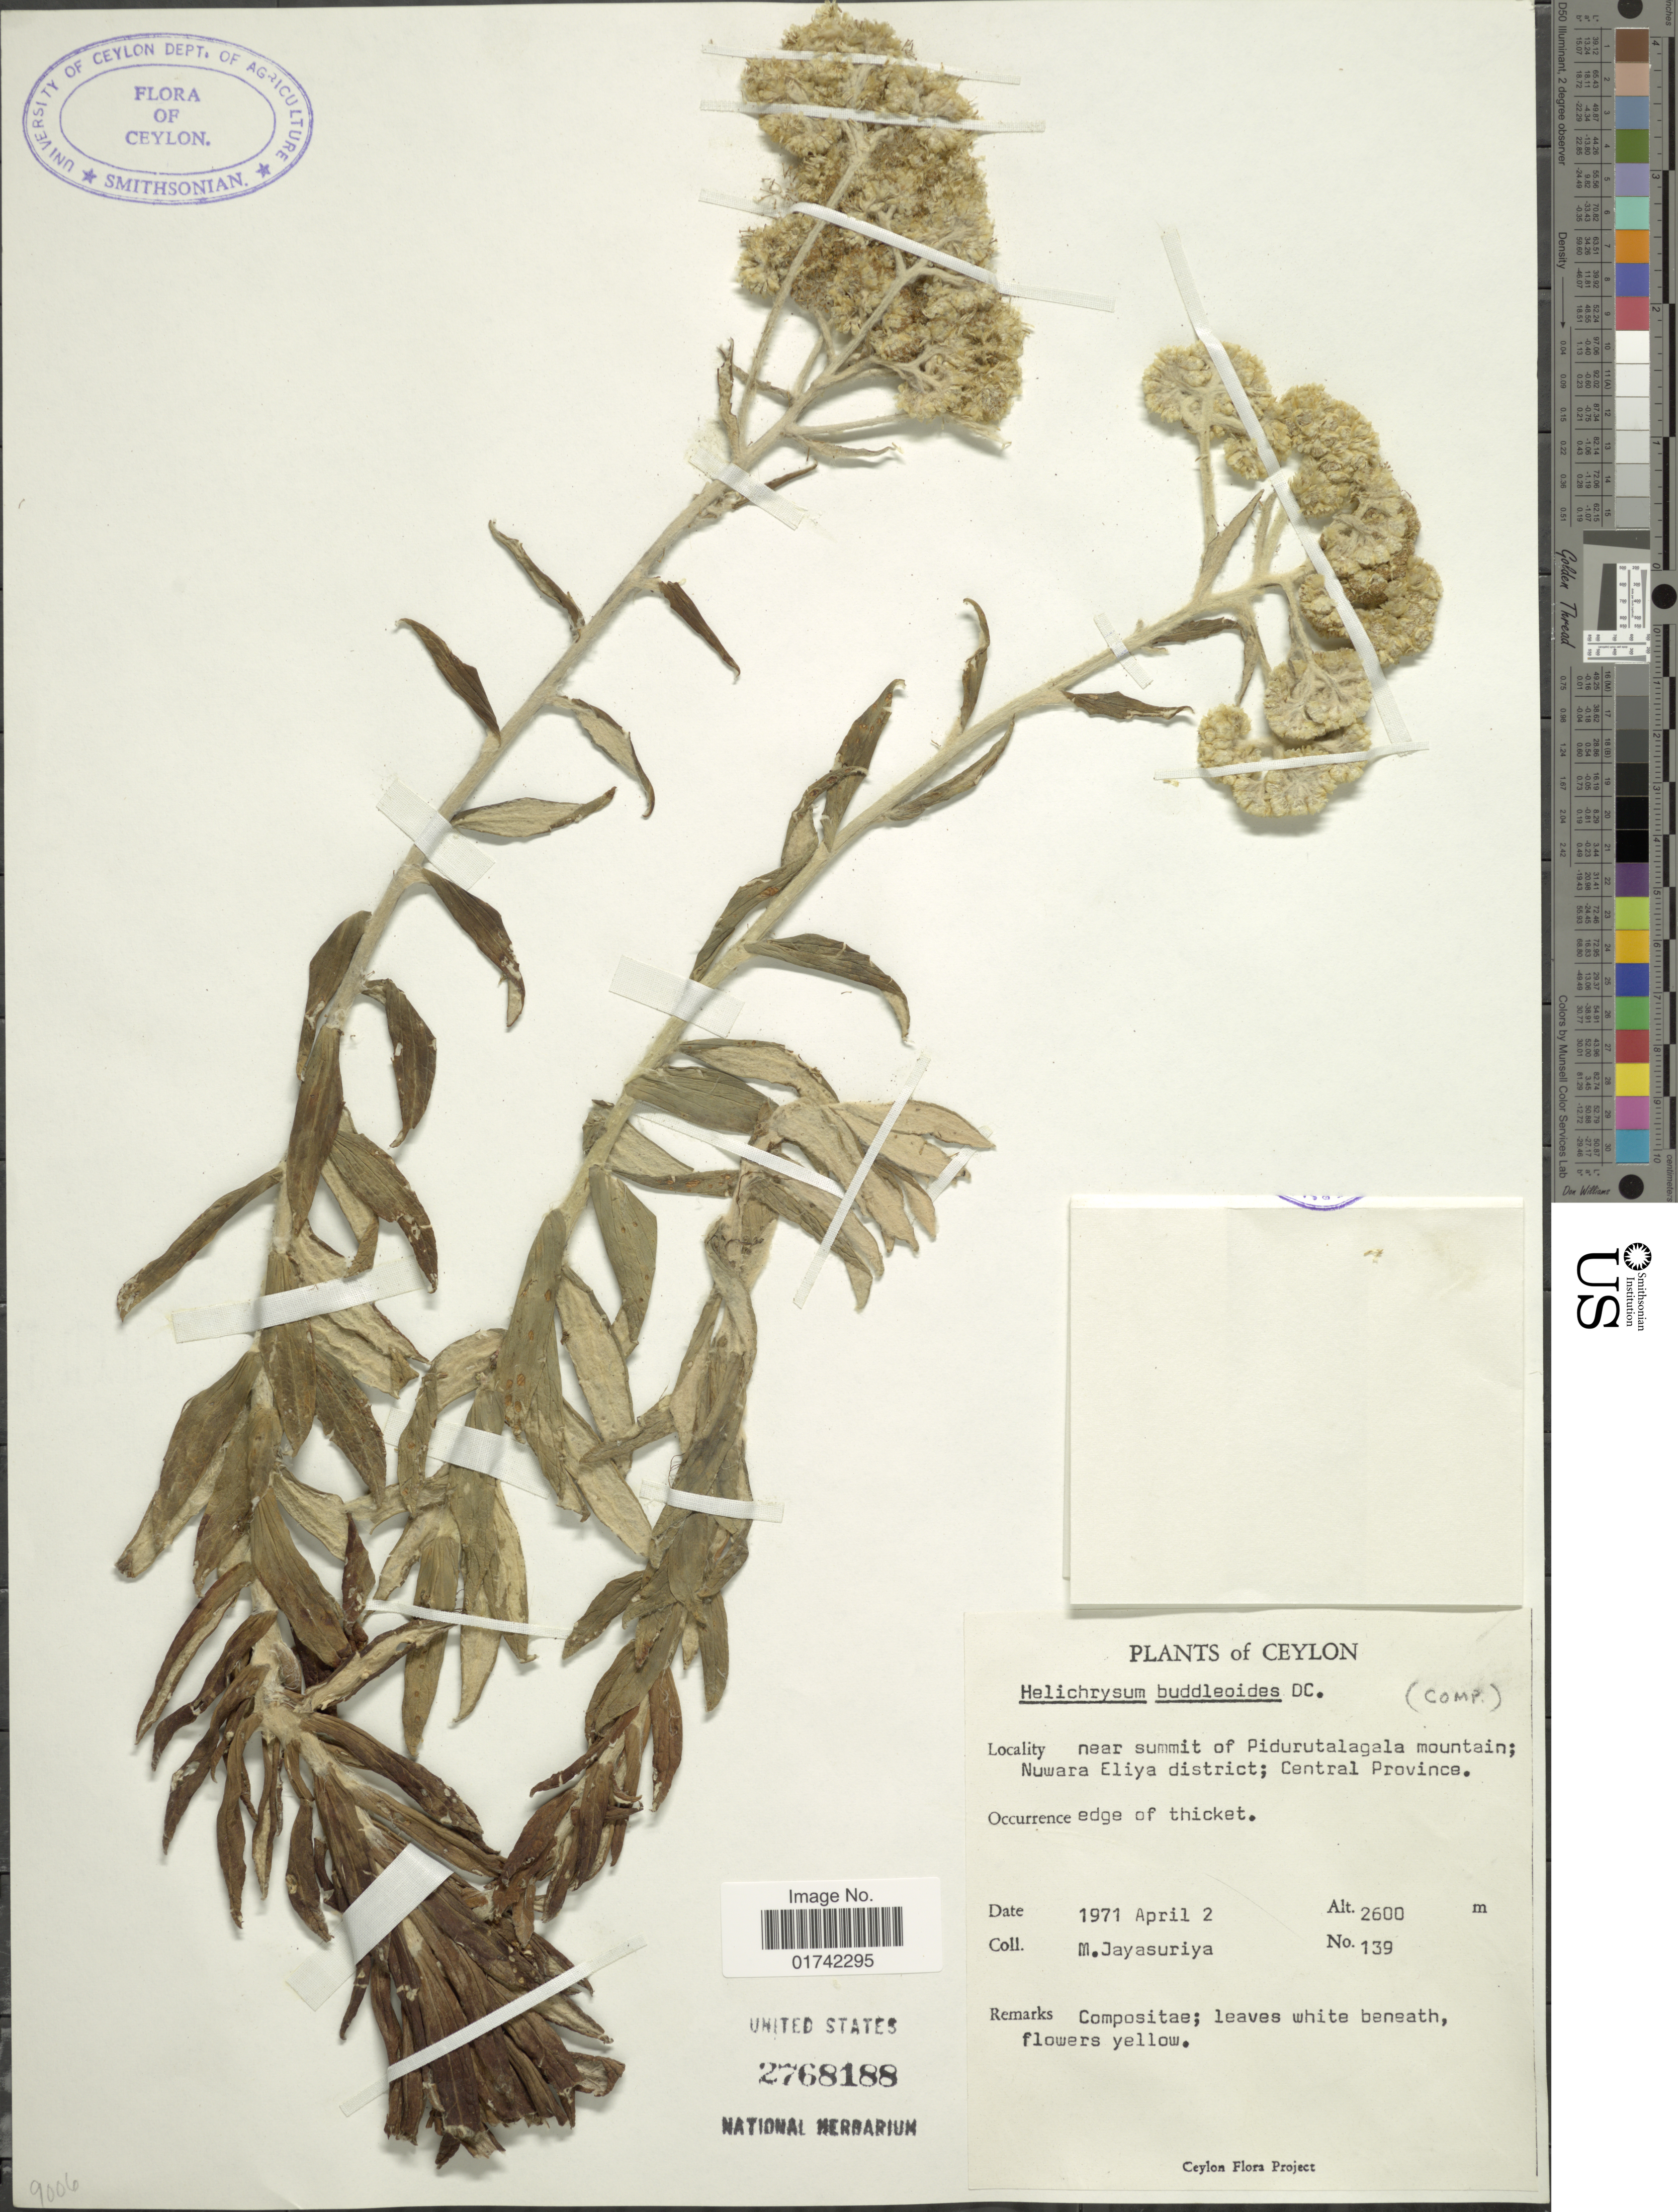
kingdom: Plantae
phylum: Tracheophyta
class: Magnoliopsida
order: Asterales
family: Asteraceae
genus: Helichrysum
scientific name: Helichrysum buddleioides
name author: DC.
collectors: M. Jayasuriya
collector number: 139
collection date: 1971-04-02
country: Sri Lanka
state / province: Central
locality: Ceylon, near summit of Pidurutalagala mountain, Nuwara Eliya district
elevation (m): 2600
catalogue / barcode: US 2768188